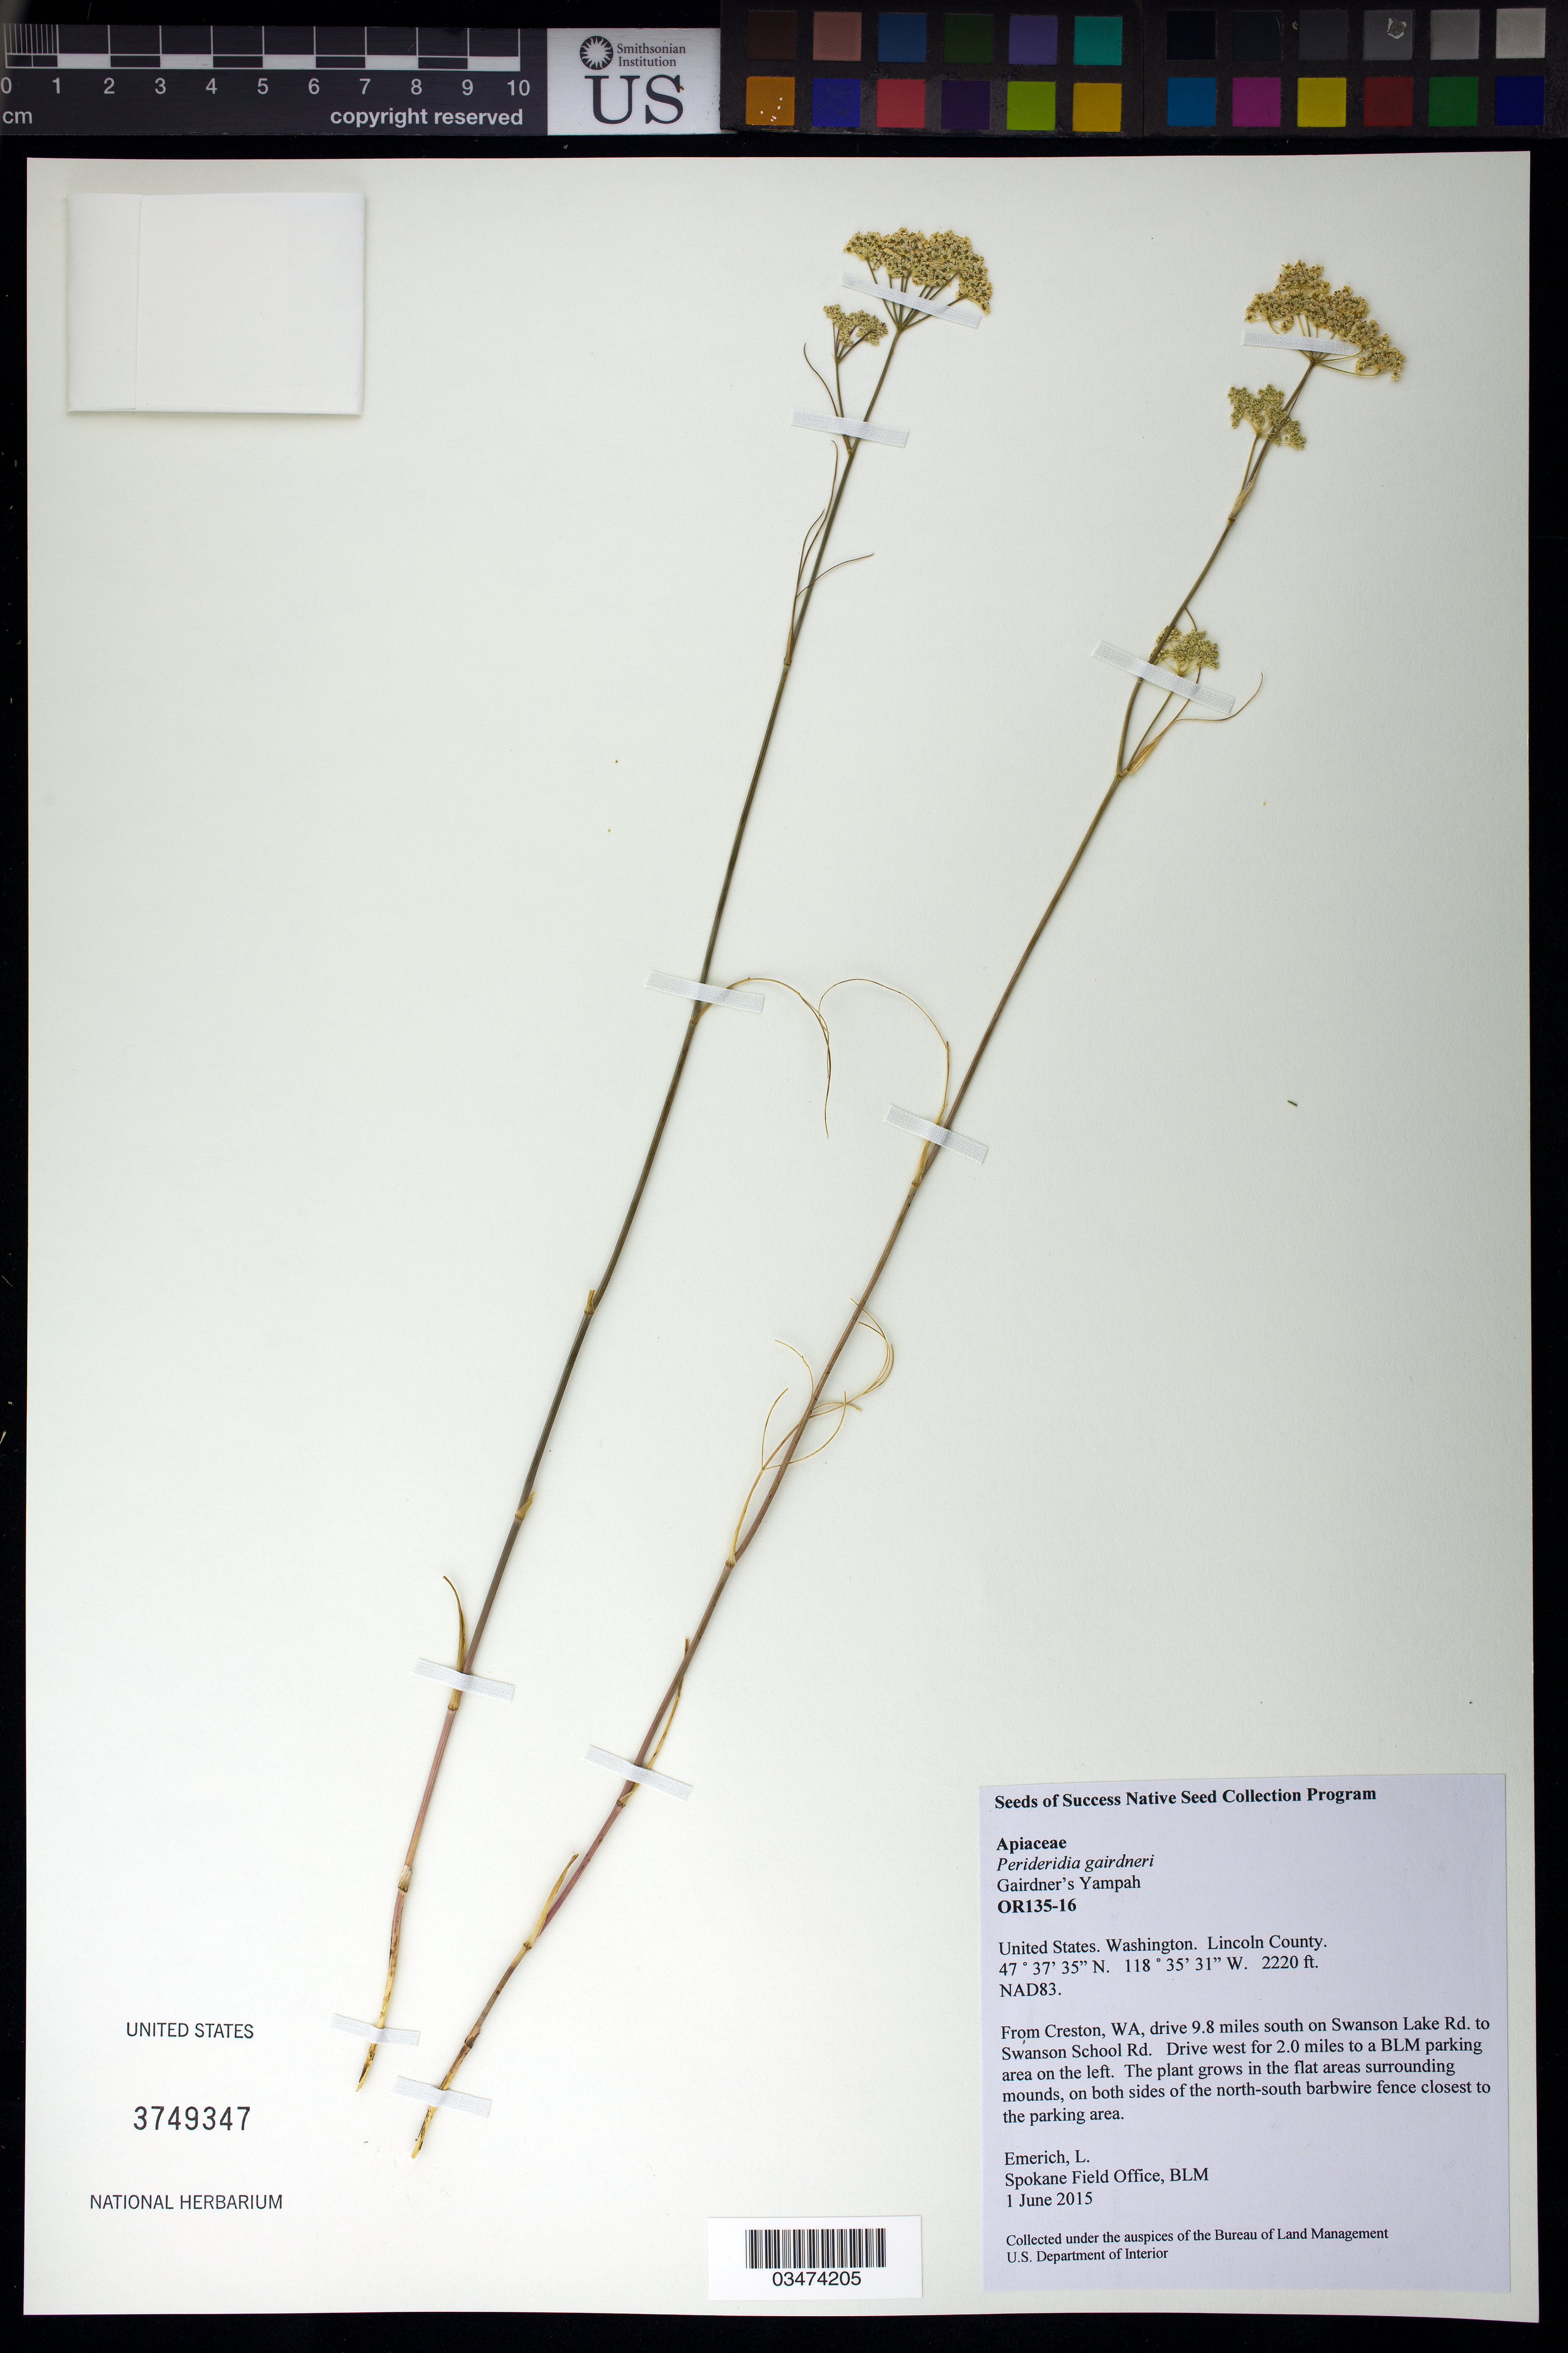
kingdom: Plantae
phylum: Tracheophyta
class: Magnoliopsida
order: Apiales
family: Apiaceae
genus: Perideridia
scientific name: Perideridia gairdneri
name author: (Hook. & Arn.) Mathias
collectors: L. Emerich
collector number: OR135-16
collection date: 2015-06-01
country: United States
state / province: Washington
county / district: Lincoln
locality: Swanson Lakes Wildlife Natural Area, Swanson School Road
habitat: shrub-steppe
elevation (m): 677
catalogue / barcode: US 3749347